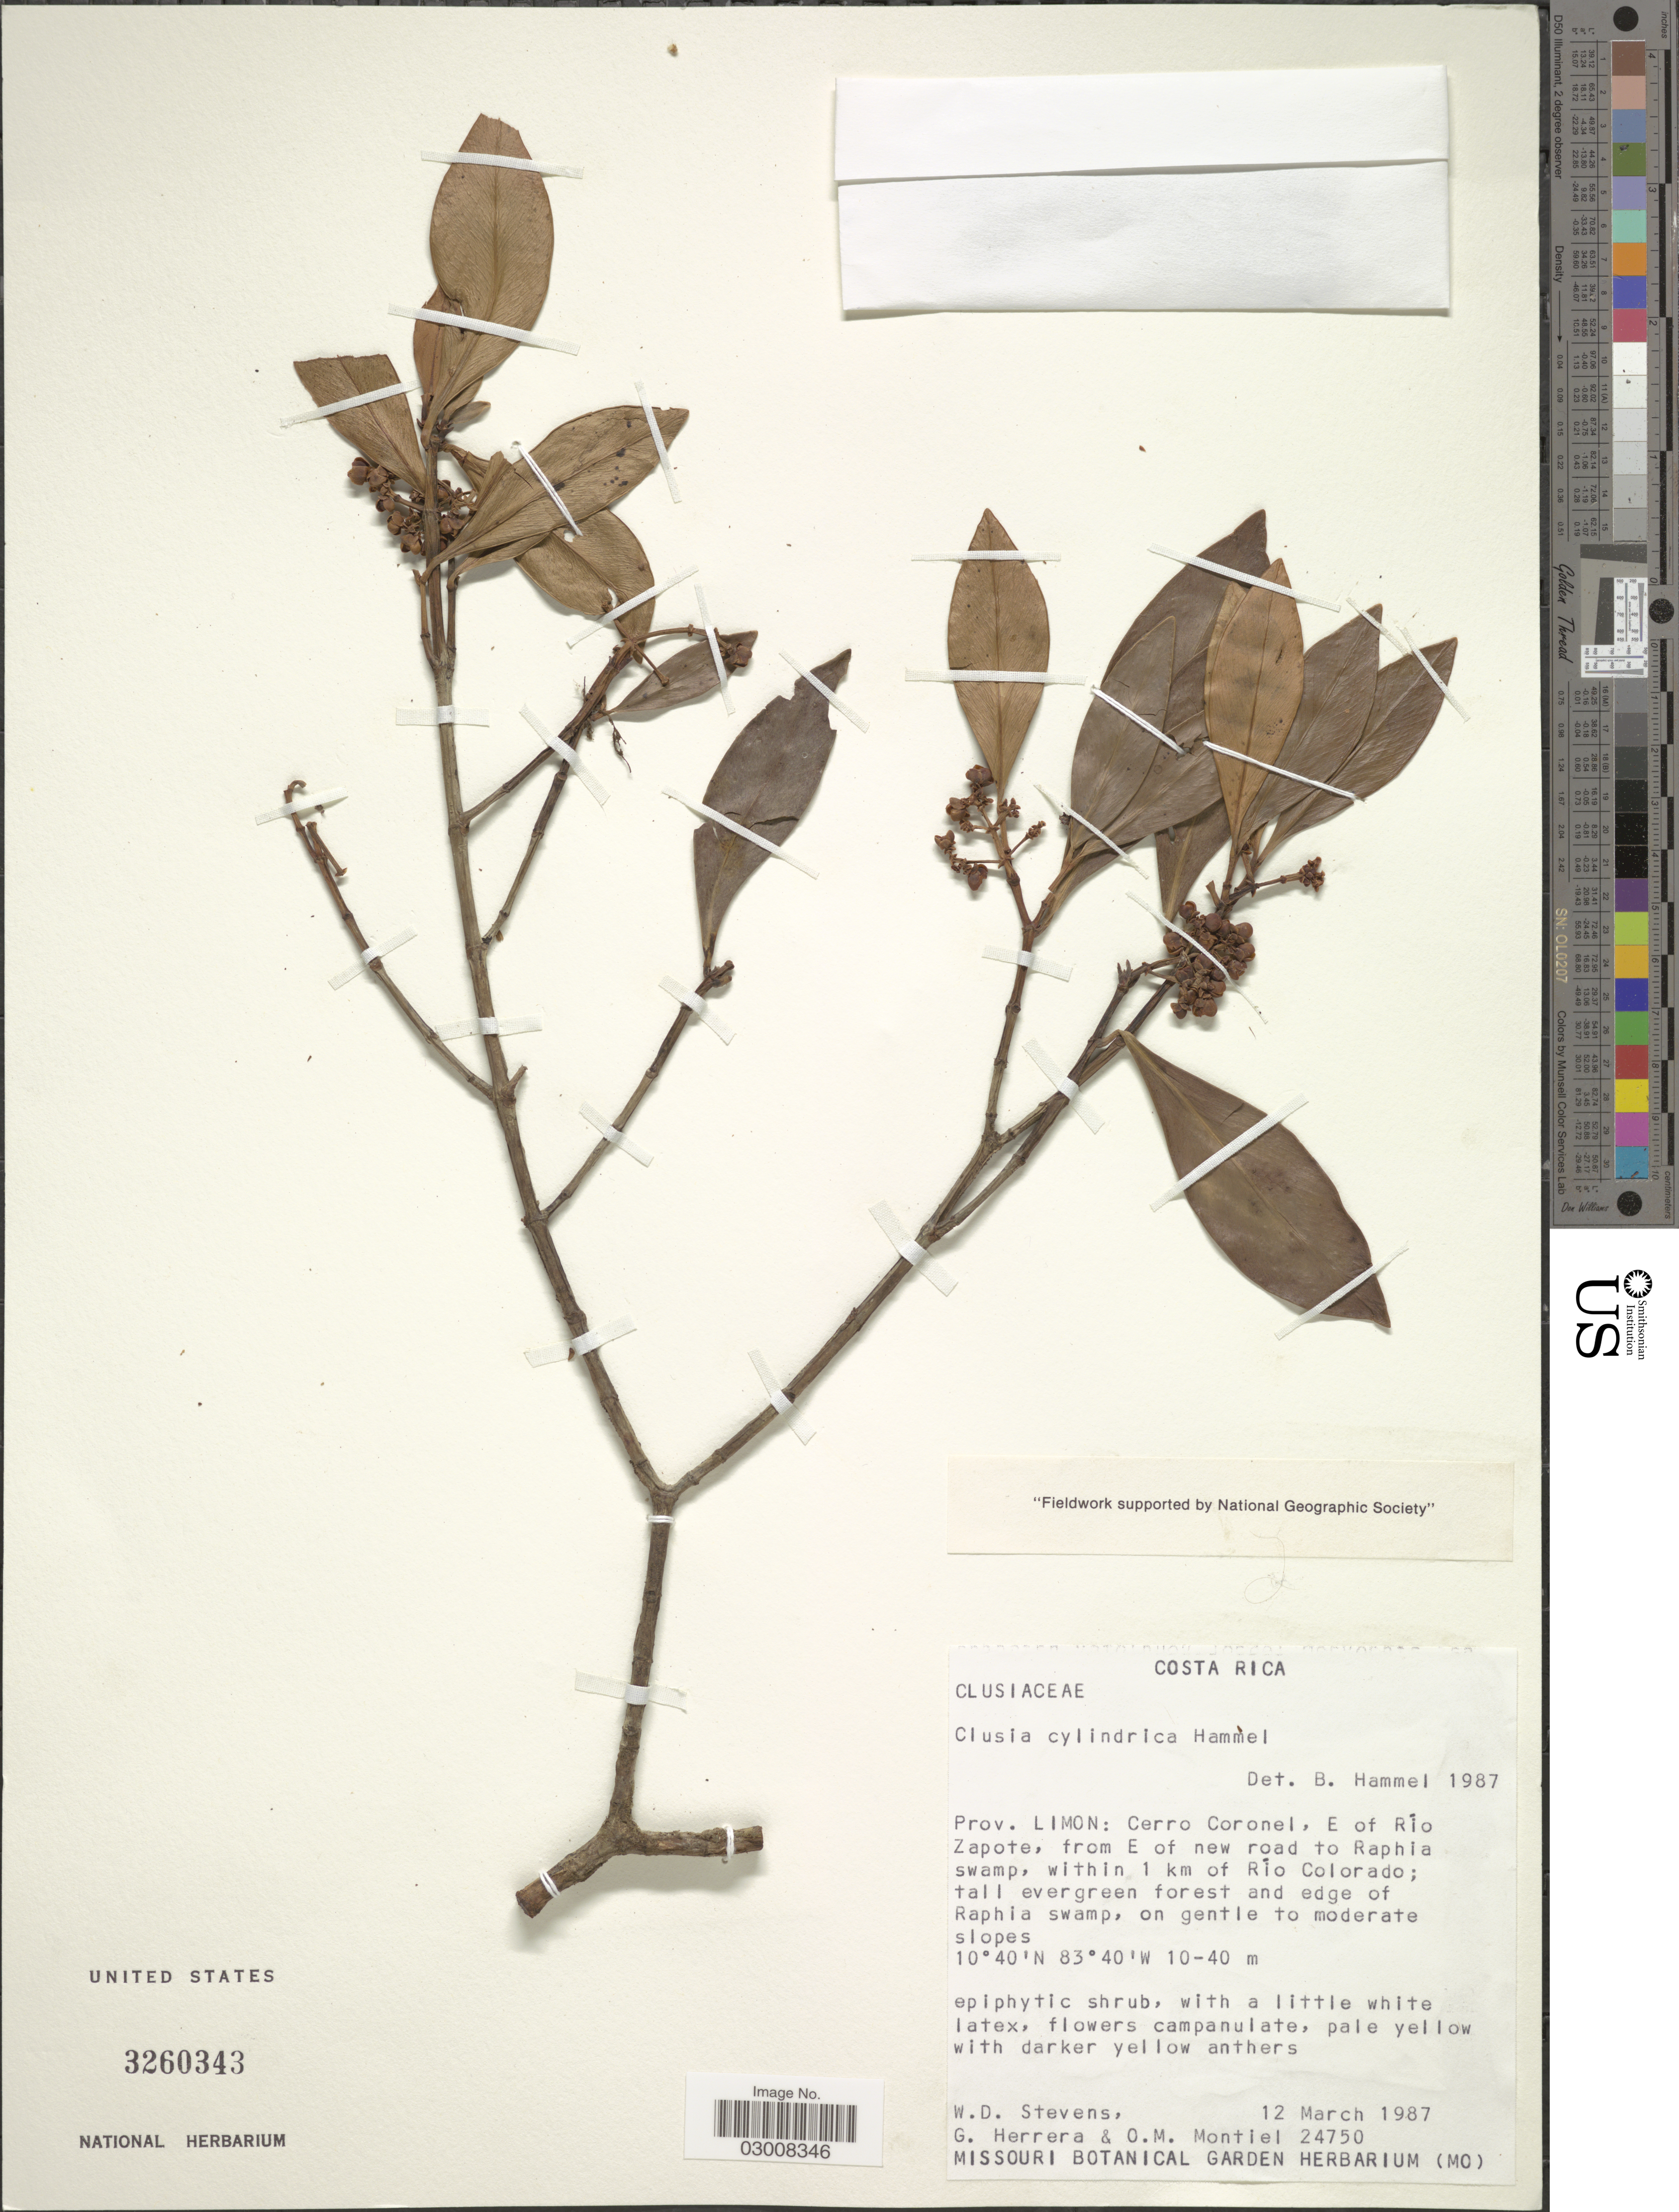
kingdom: Plantae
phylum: Tracheophyta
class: Magnoliopsida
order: Malpighiales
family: Clusiaceae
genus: Clusia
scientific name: Clusia cylindrica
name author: Hammel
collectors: W. D. Stevens, G. Herrera & O. Montiel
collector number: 24750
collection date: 1987-03-12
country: Costa Rica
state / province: Limón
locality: Cerro Coronel, E of Rio Zapote, from E of new road to Raphia swamp, within 1 km of Río Colorado.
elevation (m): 10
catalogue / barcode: US 3260343